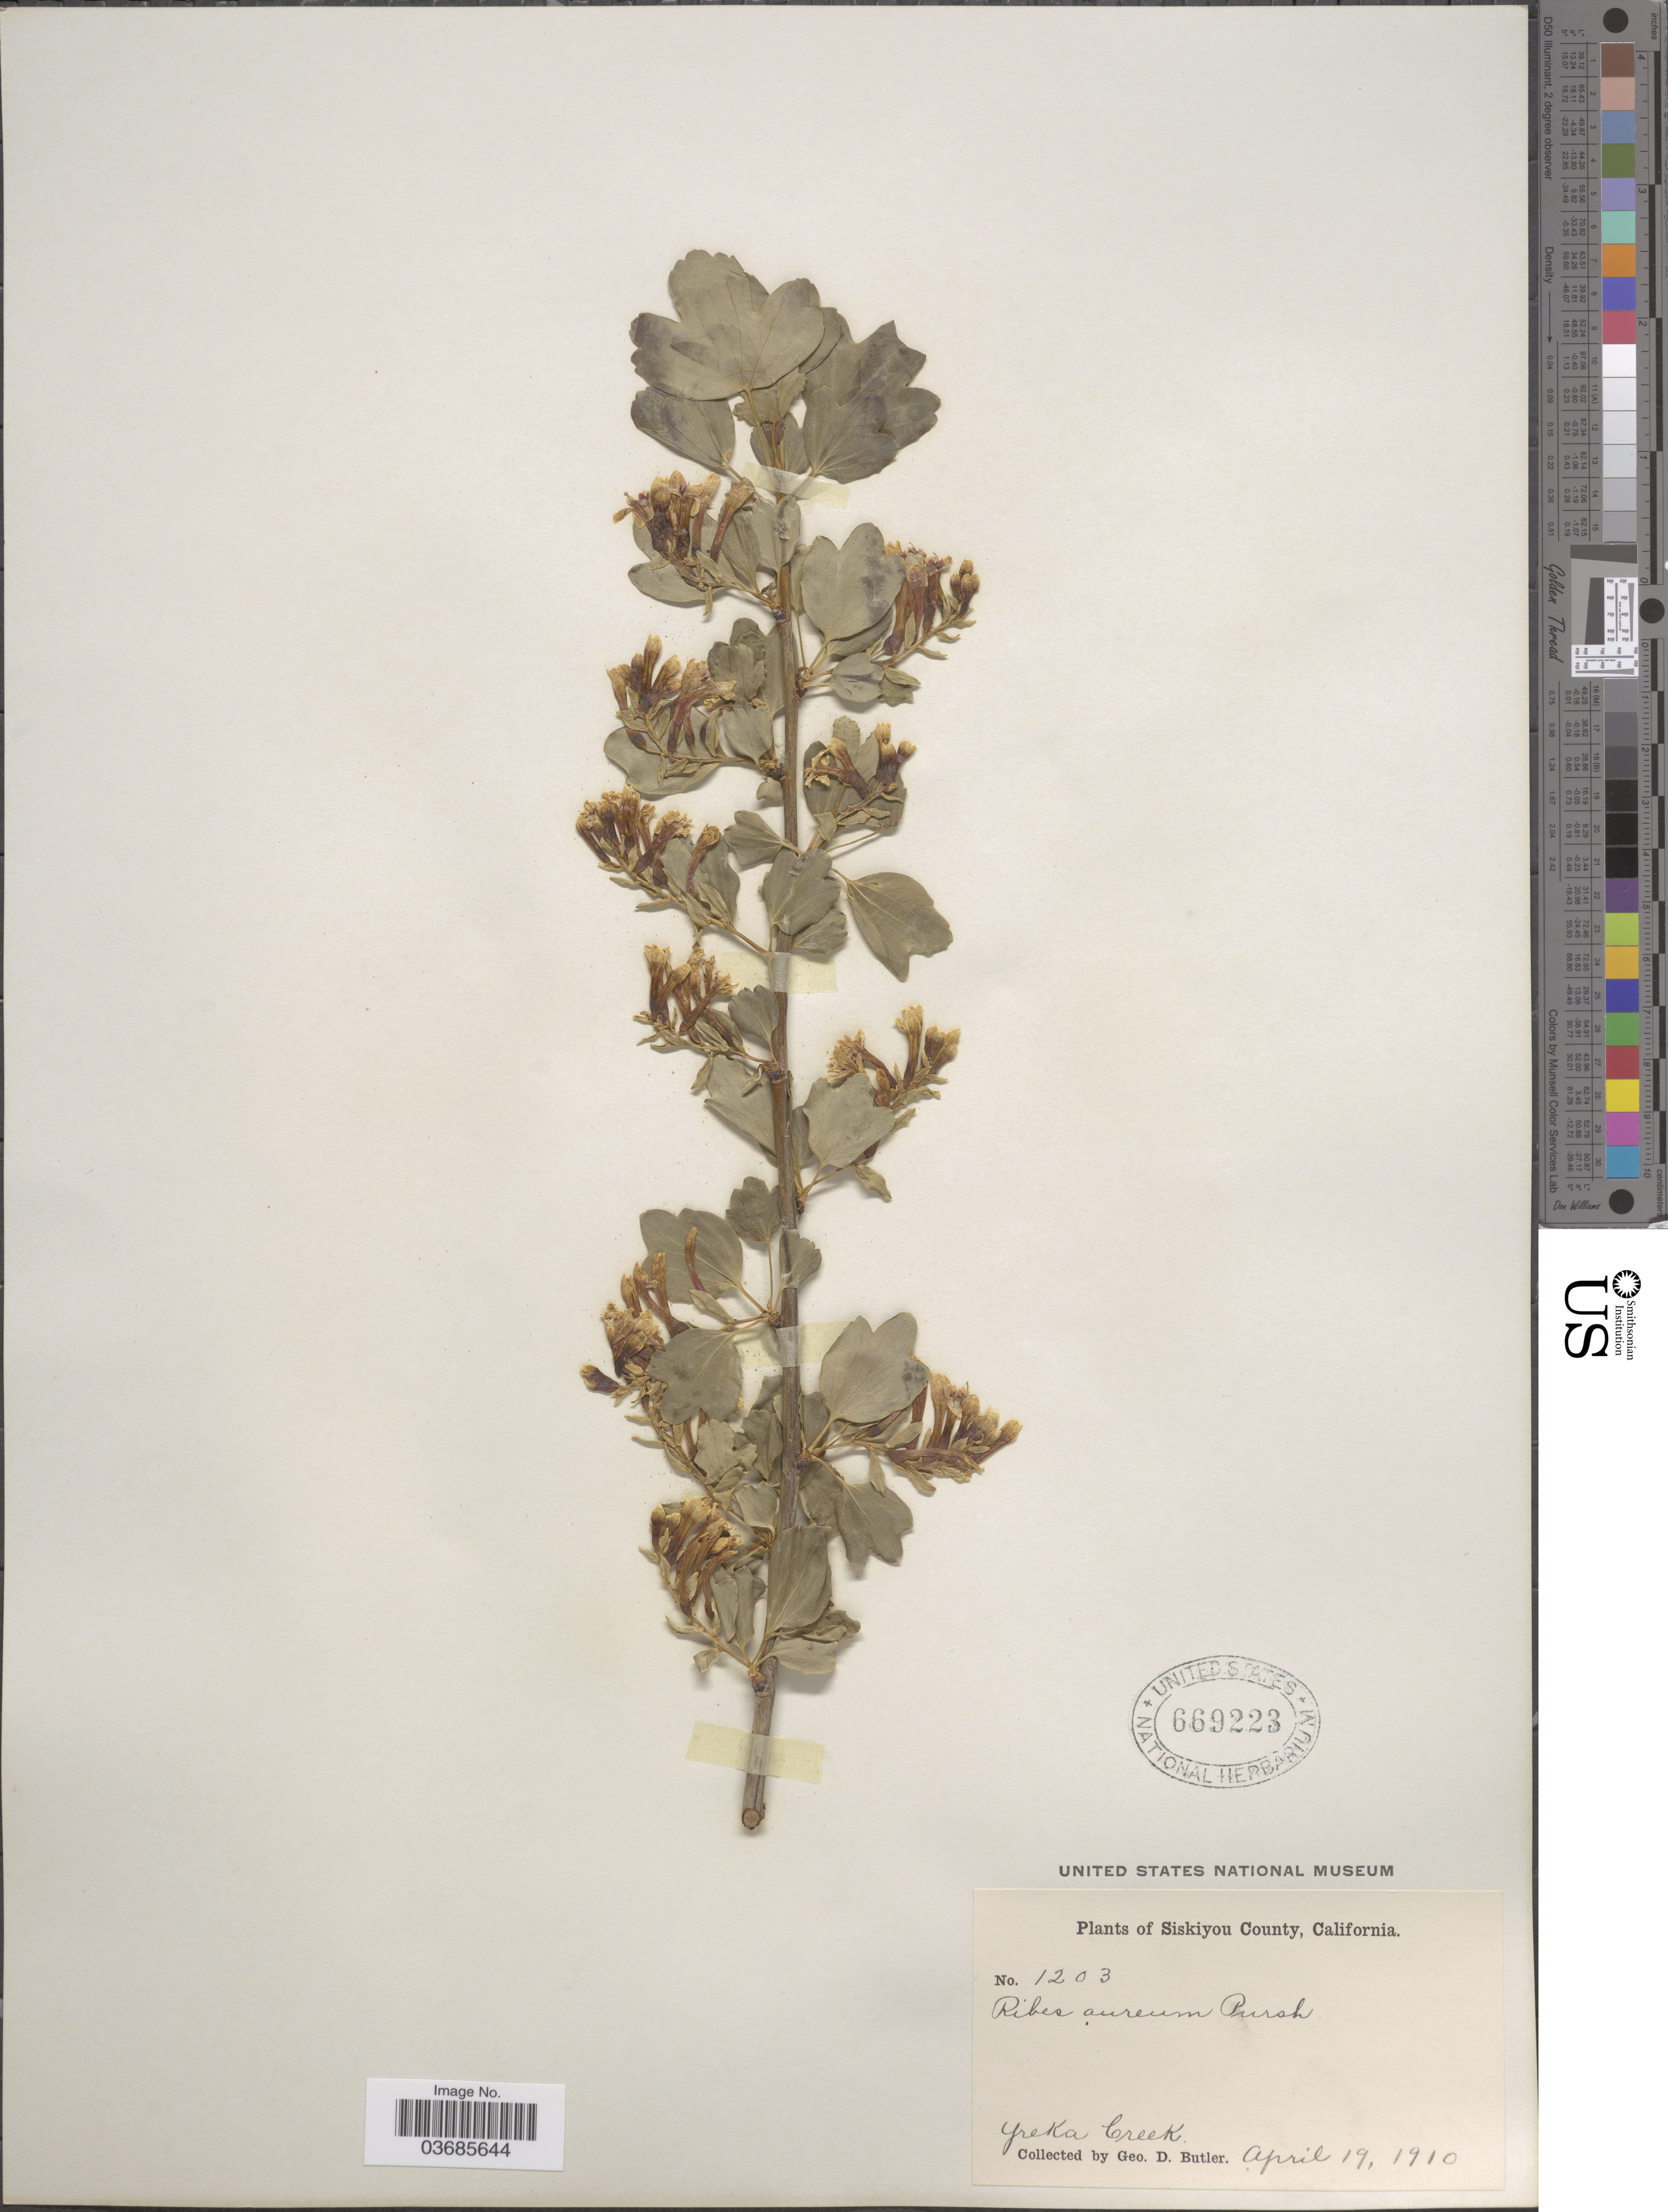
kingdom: Plantae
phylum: Tracheophyta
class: Magnoliopsida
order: Saxifragales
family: Grossulariaceae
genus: Ribes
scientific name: Ribes aureum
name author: Pursh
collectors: G. D. Butler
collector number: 1203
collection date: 1910-04-19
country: United States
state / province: California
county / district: Siskiyou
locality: Siskiyou County. Yreka Creek.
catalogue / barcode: US 669223